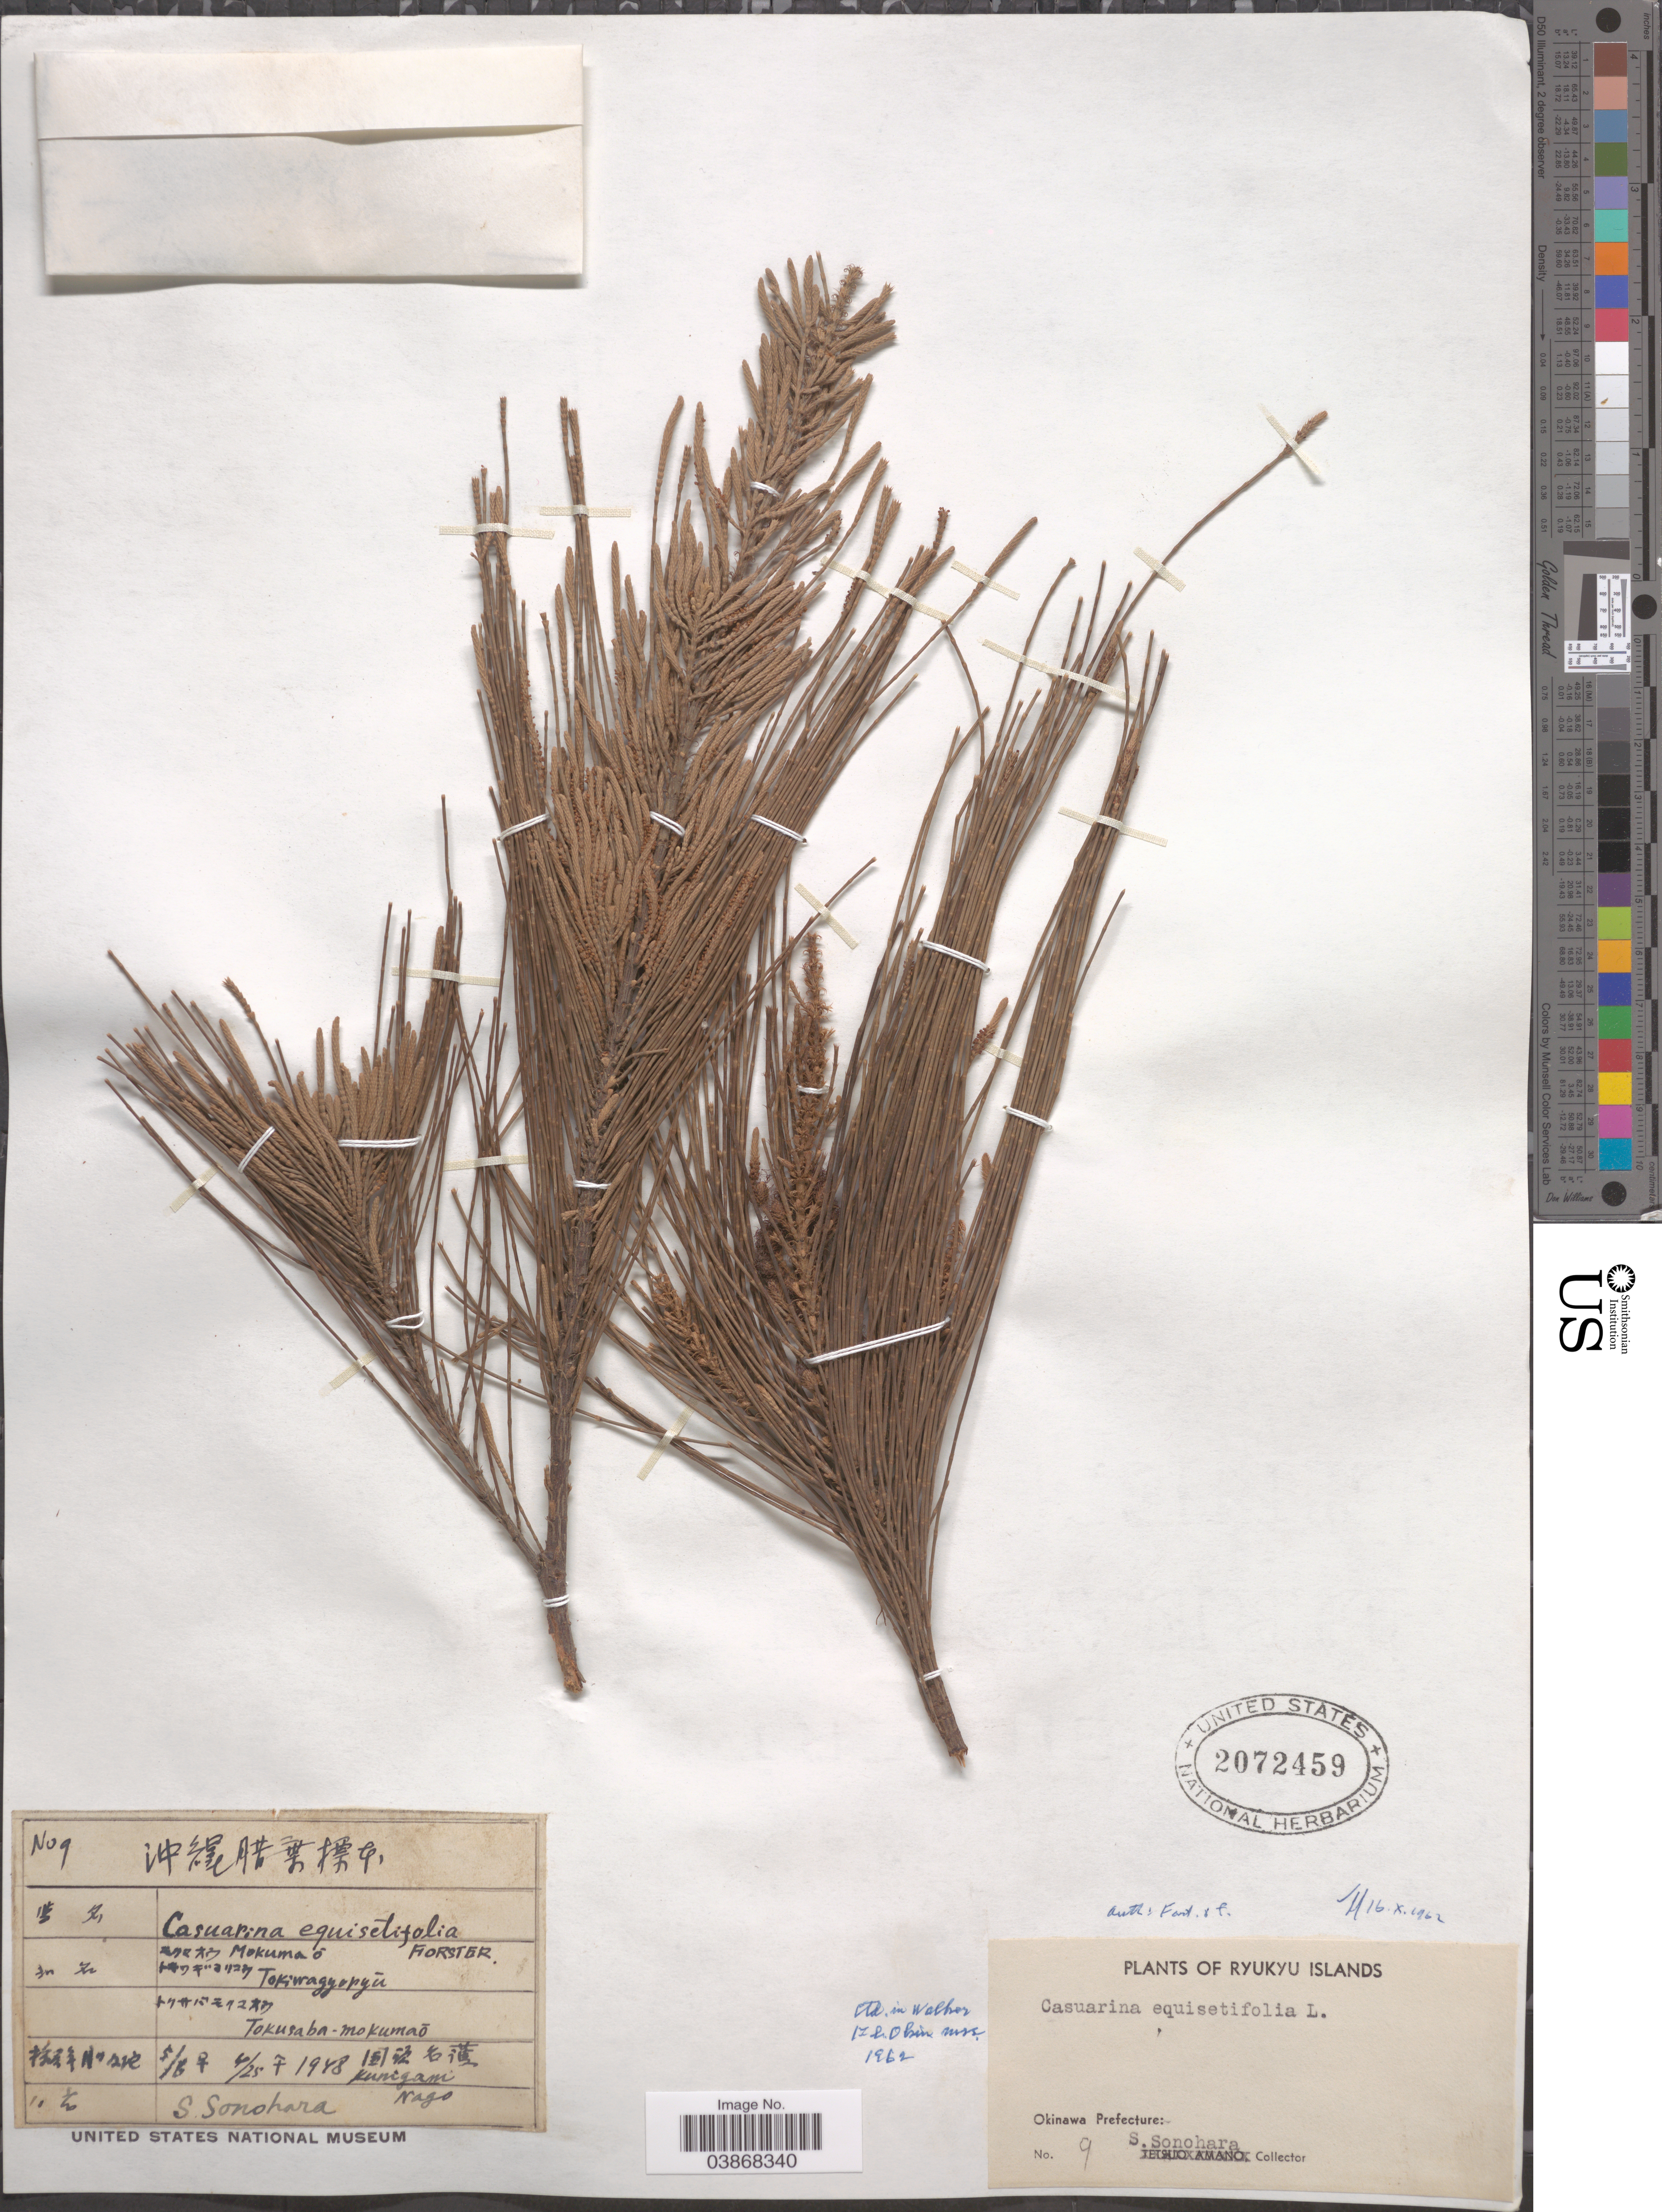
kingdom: Plantae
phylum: Tracheophyta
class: Magnoliopsida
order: Fagales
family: Casuarinaceae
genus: Casuarina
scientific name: Casuarina equisetifolia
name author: L.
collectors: S. Sonohara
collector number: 9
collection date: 1948-04-25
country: Japan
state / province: Okinawa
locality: Ryukyu Islands. Okinawa Prefecture. Kunigami, Nago [unsure placement].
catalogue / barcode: US 2072459